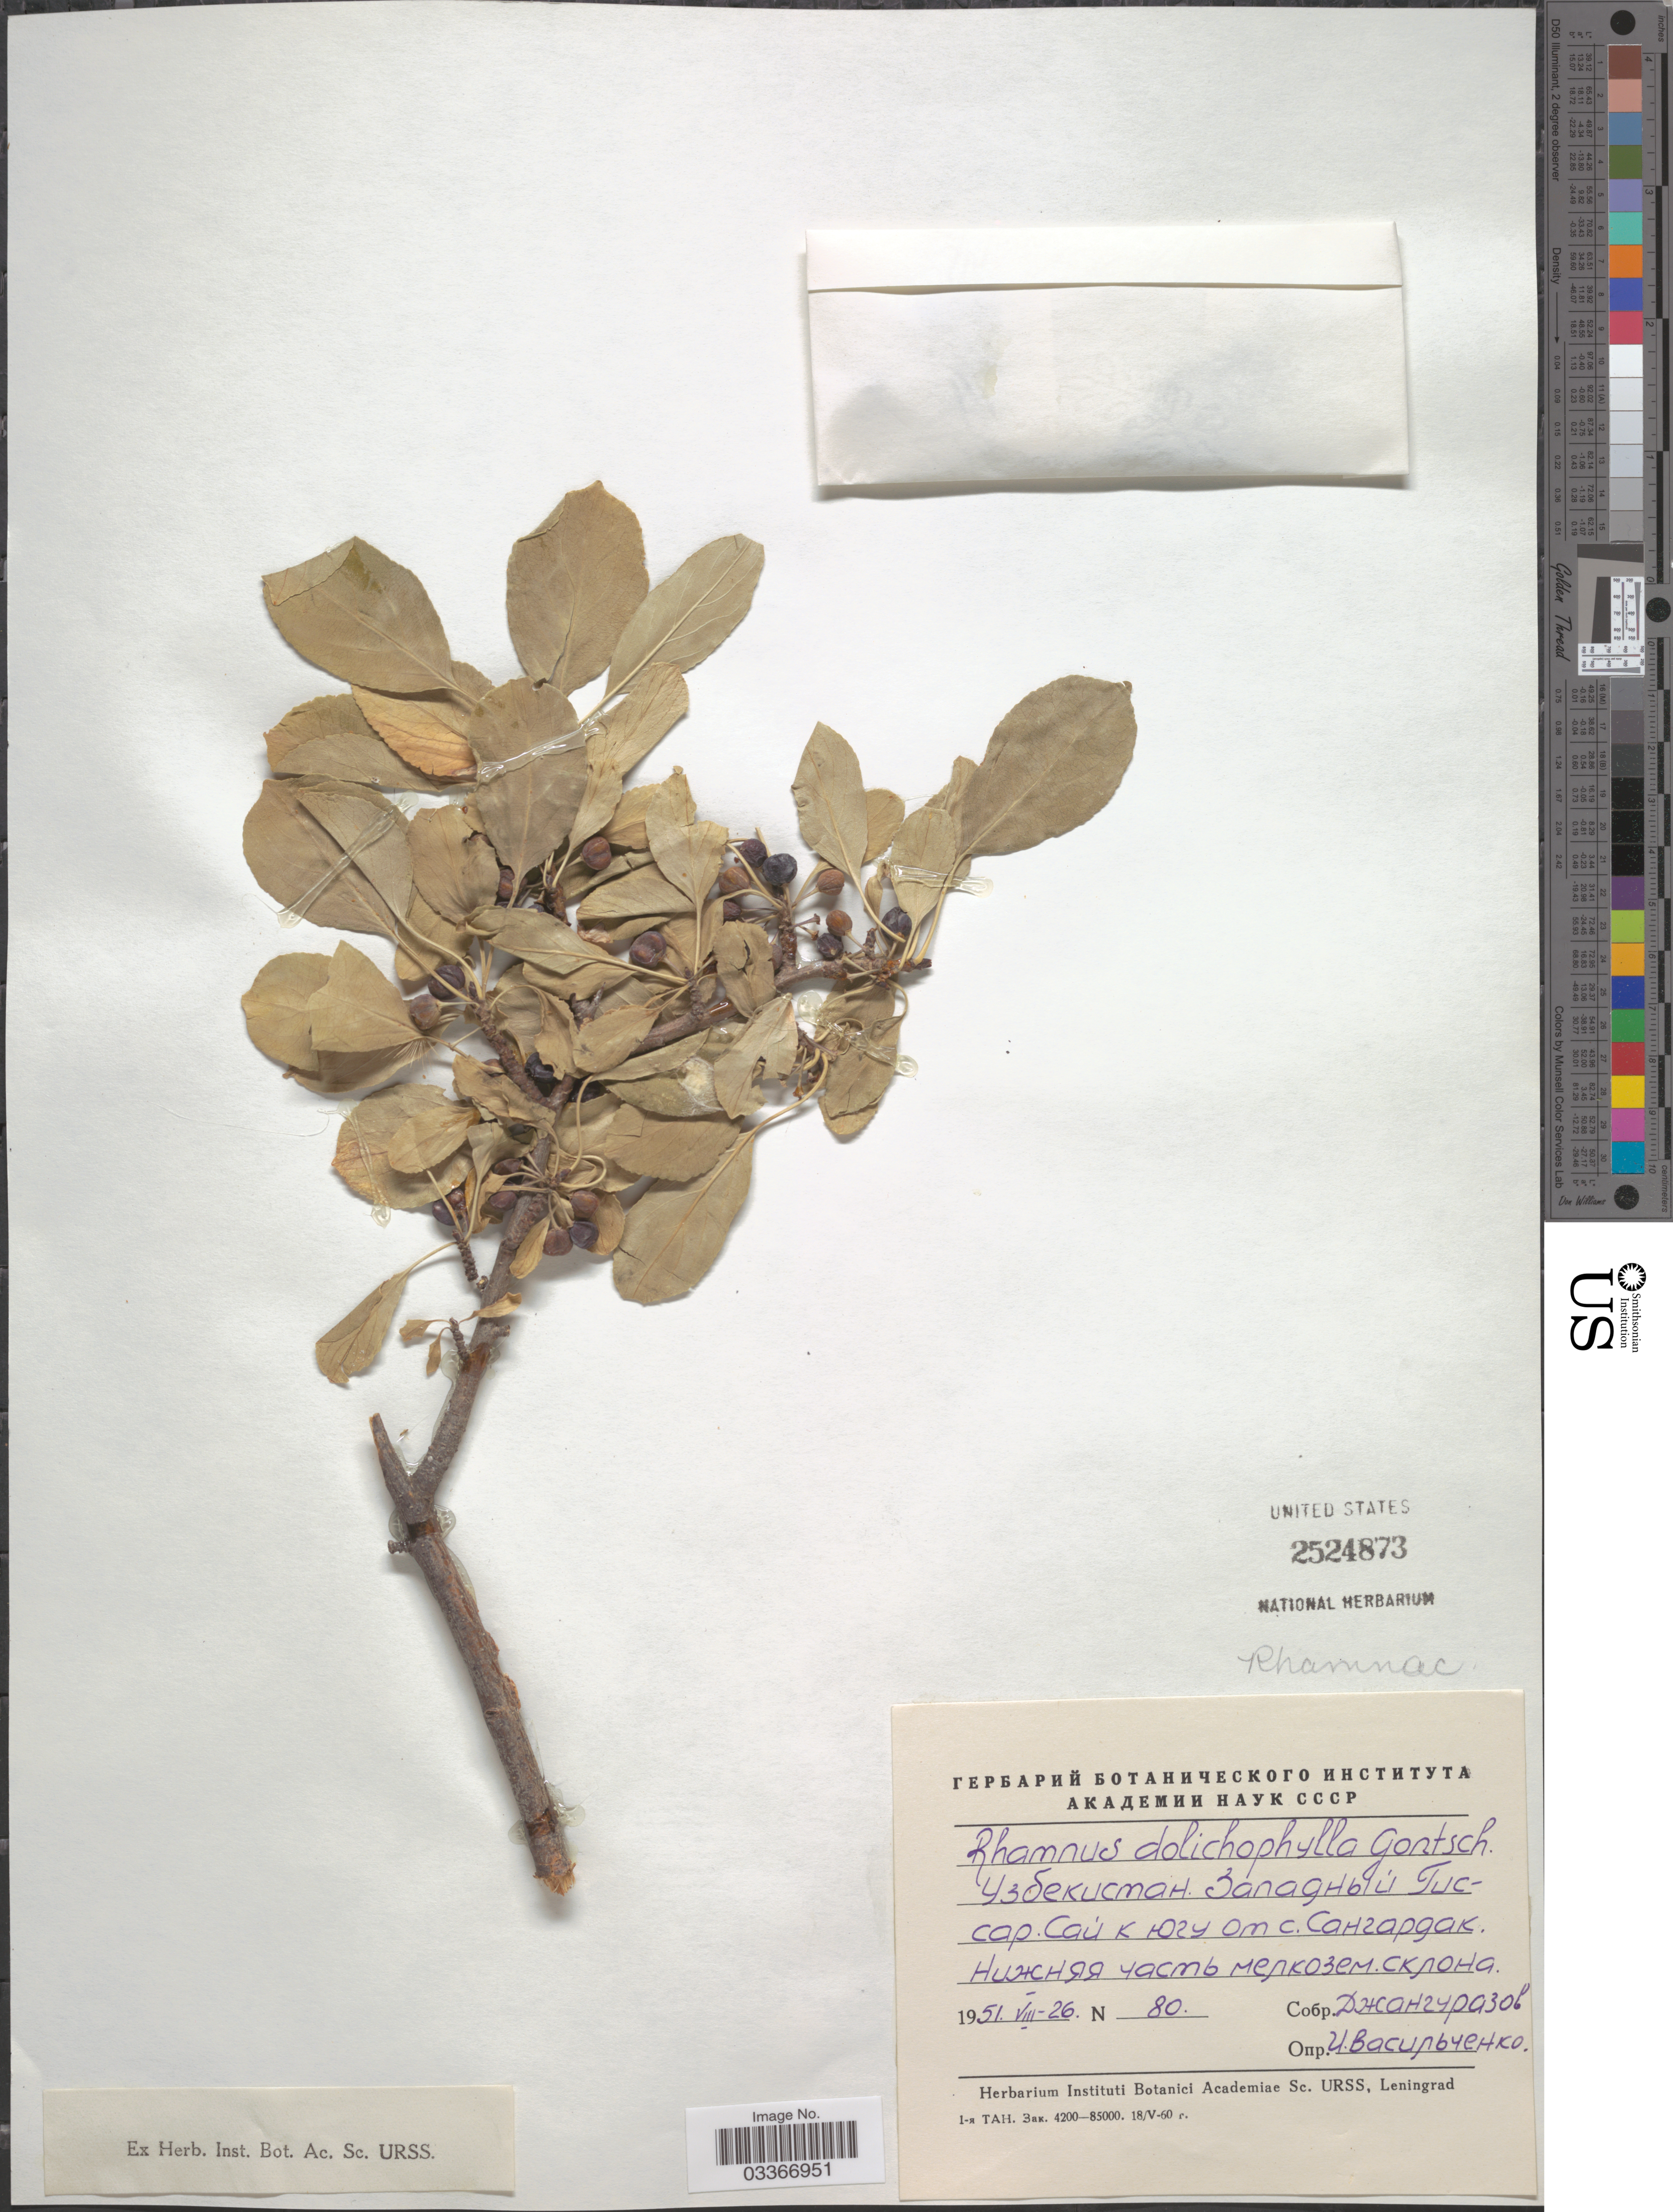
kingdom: Plantae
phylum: Tracheophyta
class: Magnoliopsida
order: Rosales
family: Rhamnaceae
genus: Rhamnus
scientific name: Rhamnus dolichophylla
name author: Gontsch.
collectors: Dzhangurazov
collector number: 80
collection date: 1951-08-26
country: Uzbekistan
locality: Gissar Range, near Sangardak.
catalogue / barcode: US 2524873